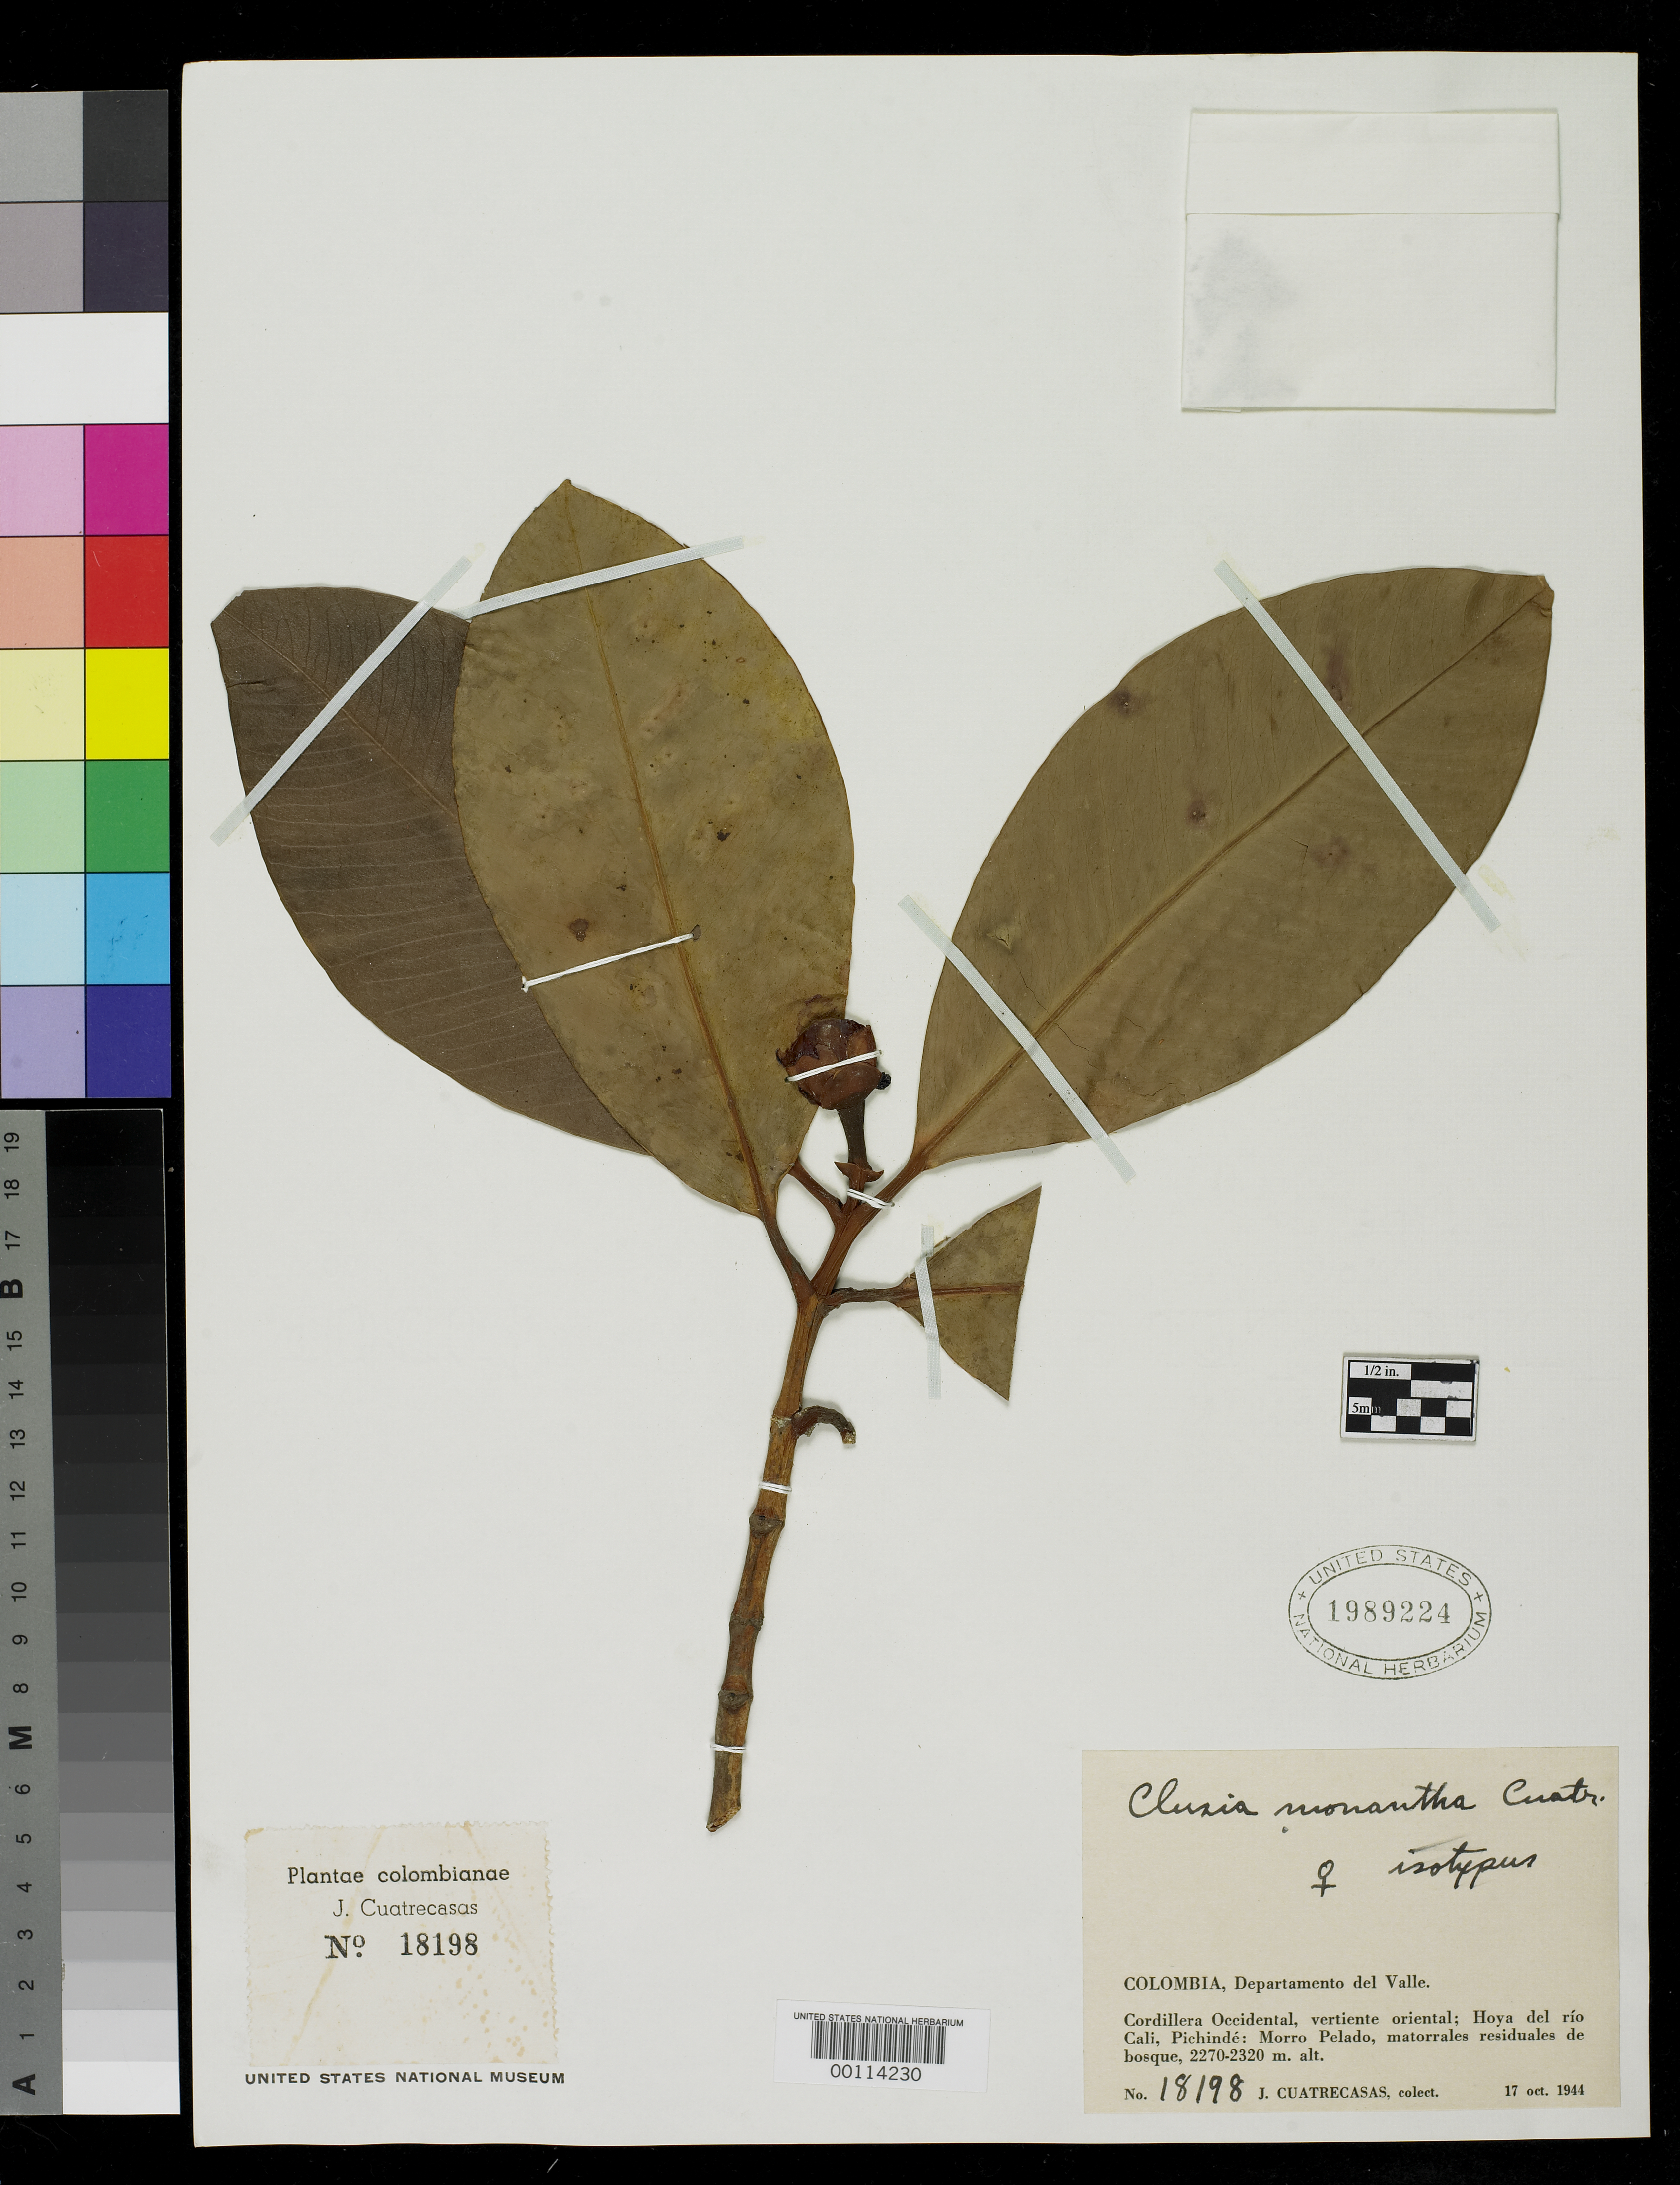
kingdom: Plantae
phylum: Tracheophyta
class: Magnoliopsida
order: Malpighiales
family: Clusiaceae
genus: Clusia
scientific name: Clusia monantha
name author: Cuatrec.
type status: Isotype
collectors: J. Cuatrecasas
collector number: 18198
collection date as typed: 17 Oct 1944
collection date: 1944-10-17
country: Colombia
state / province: Valle del Cauca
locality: Cordillera Occidental, Morro PeLado.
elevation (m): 2270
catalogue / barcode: US 1989224